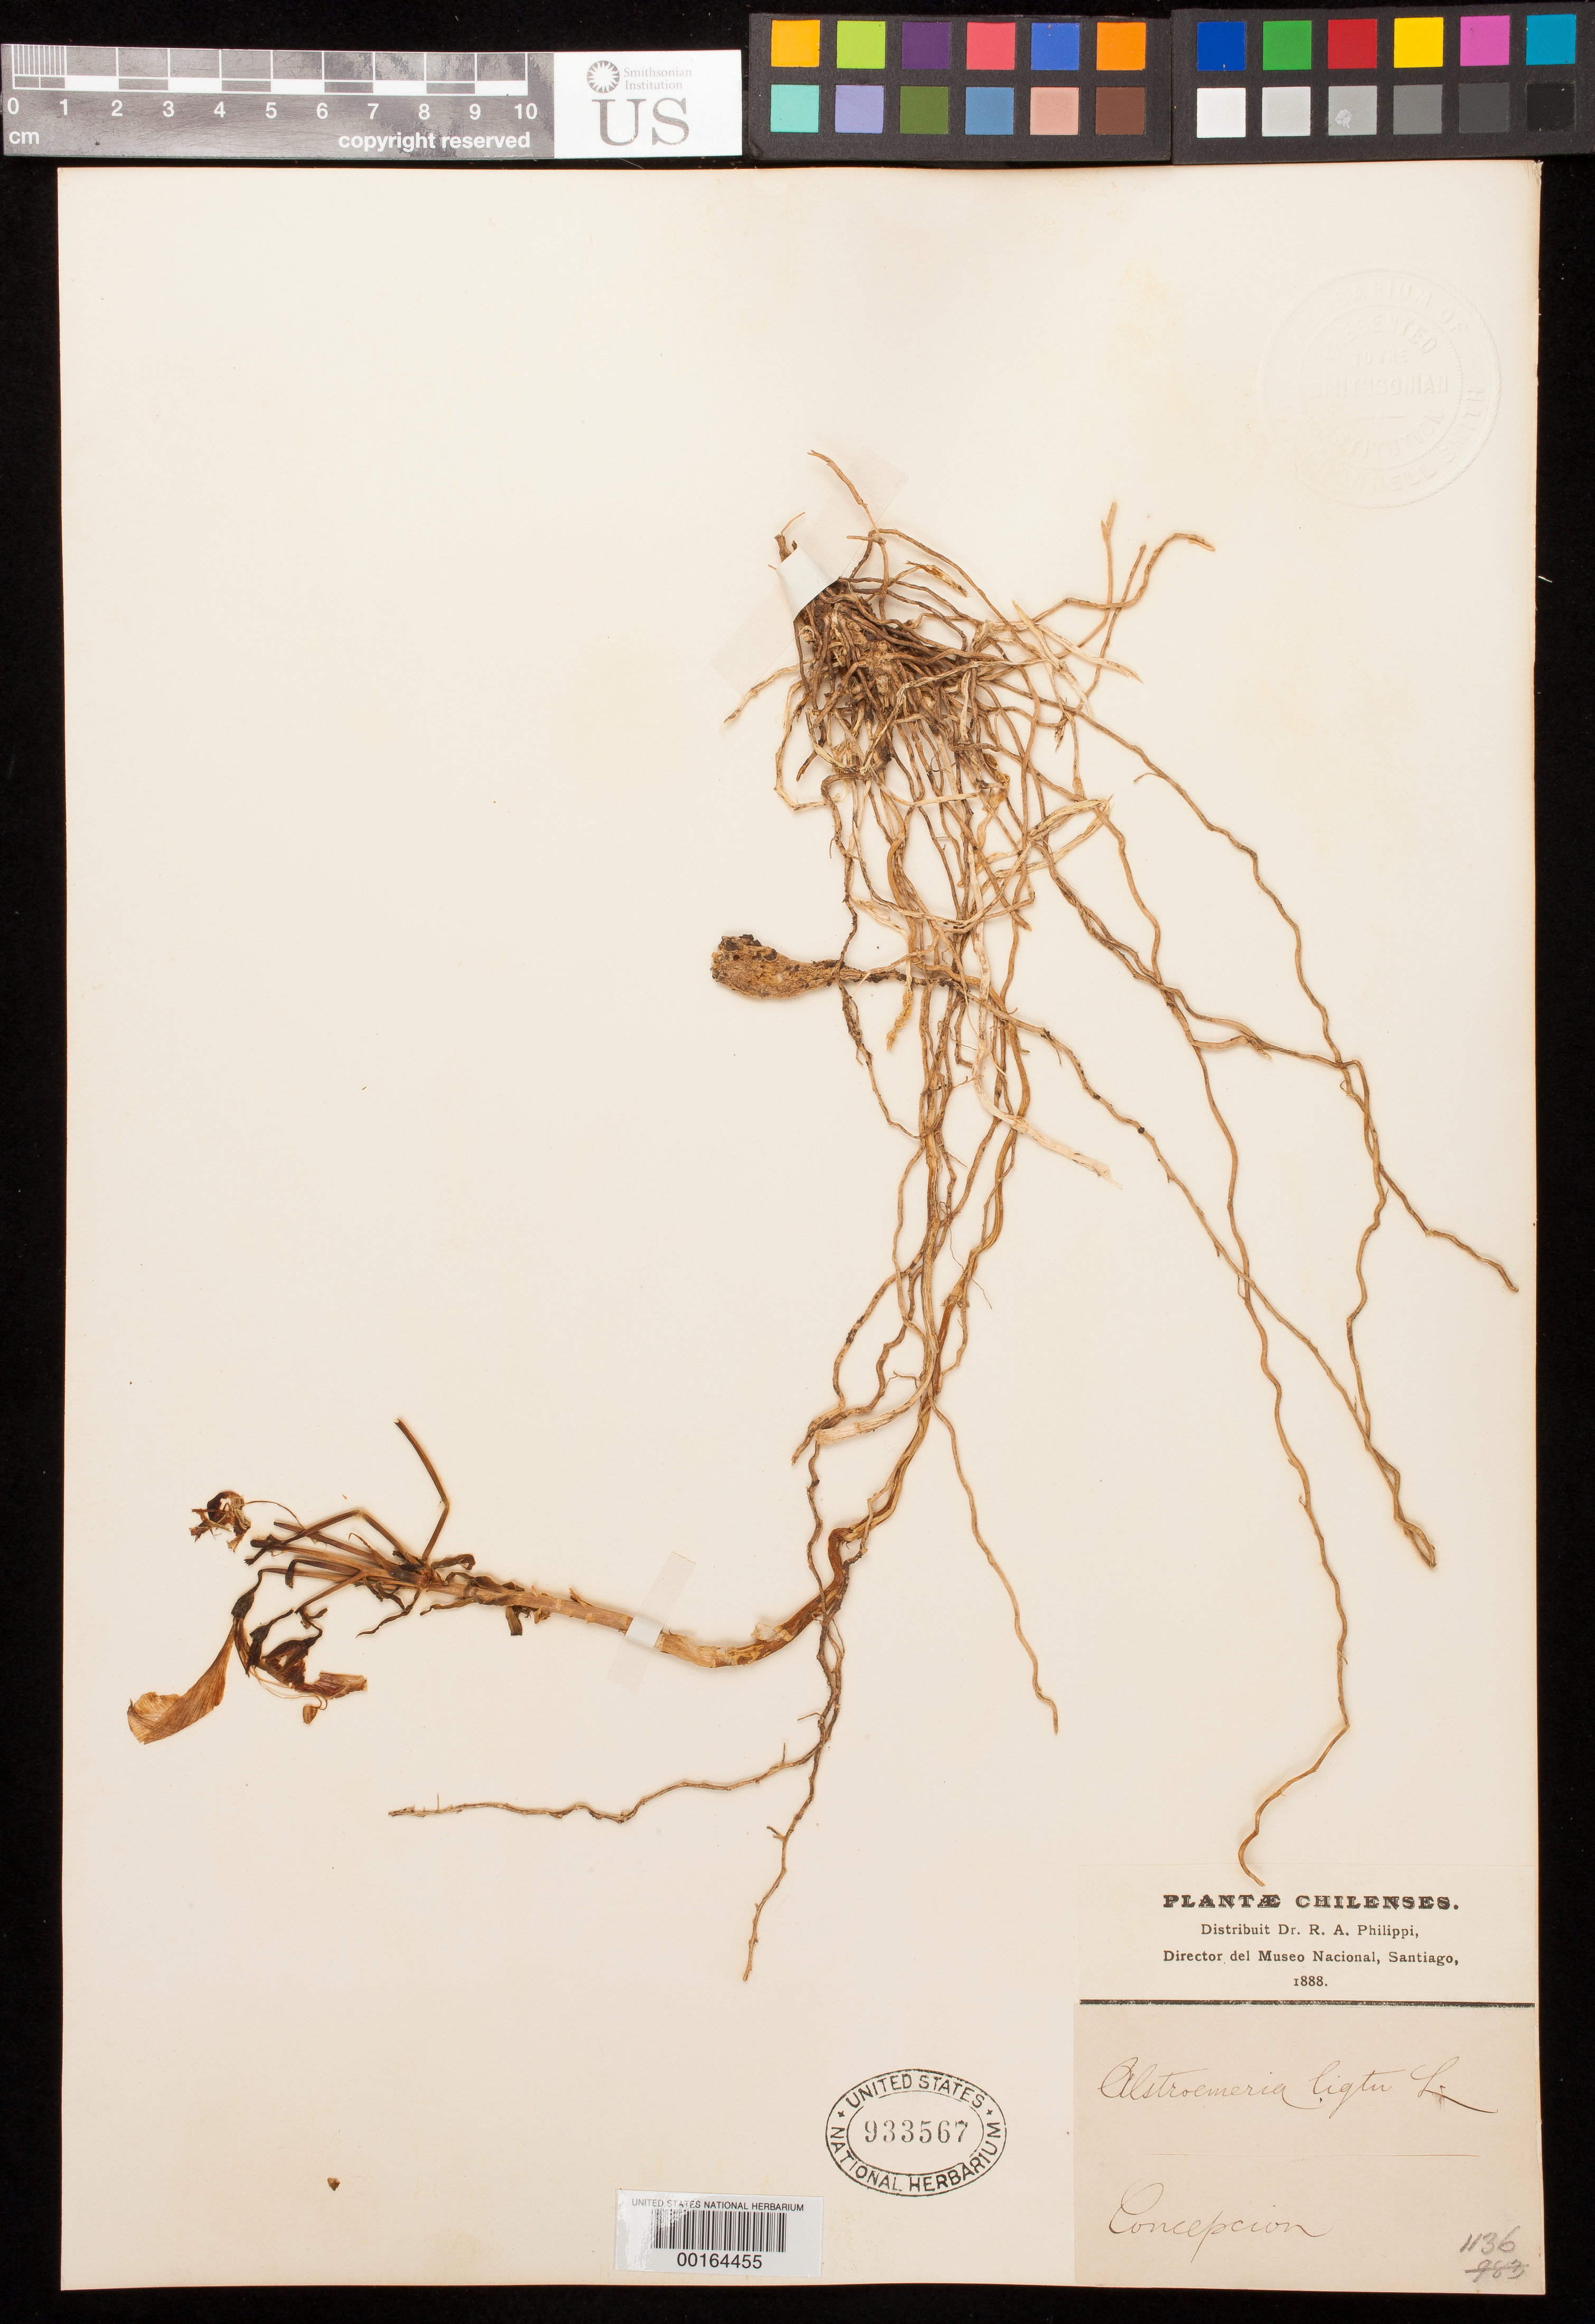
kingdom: Plantae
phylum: Tracheophyta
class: Liliopsida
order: Liliales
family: Alstroemeriaceae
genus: Alstroemeria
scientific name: Alstroemeria ligtu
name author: L.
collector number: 1136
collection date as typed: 1888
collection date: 1888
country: Chile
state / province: Bio-Bío (VIII)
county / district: Concepción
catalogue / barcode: US 933567